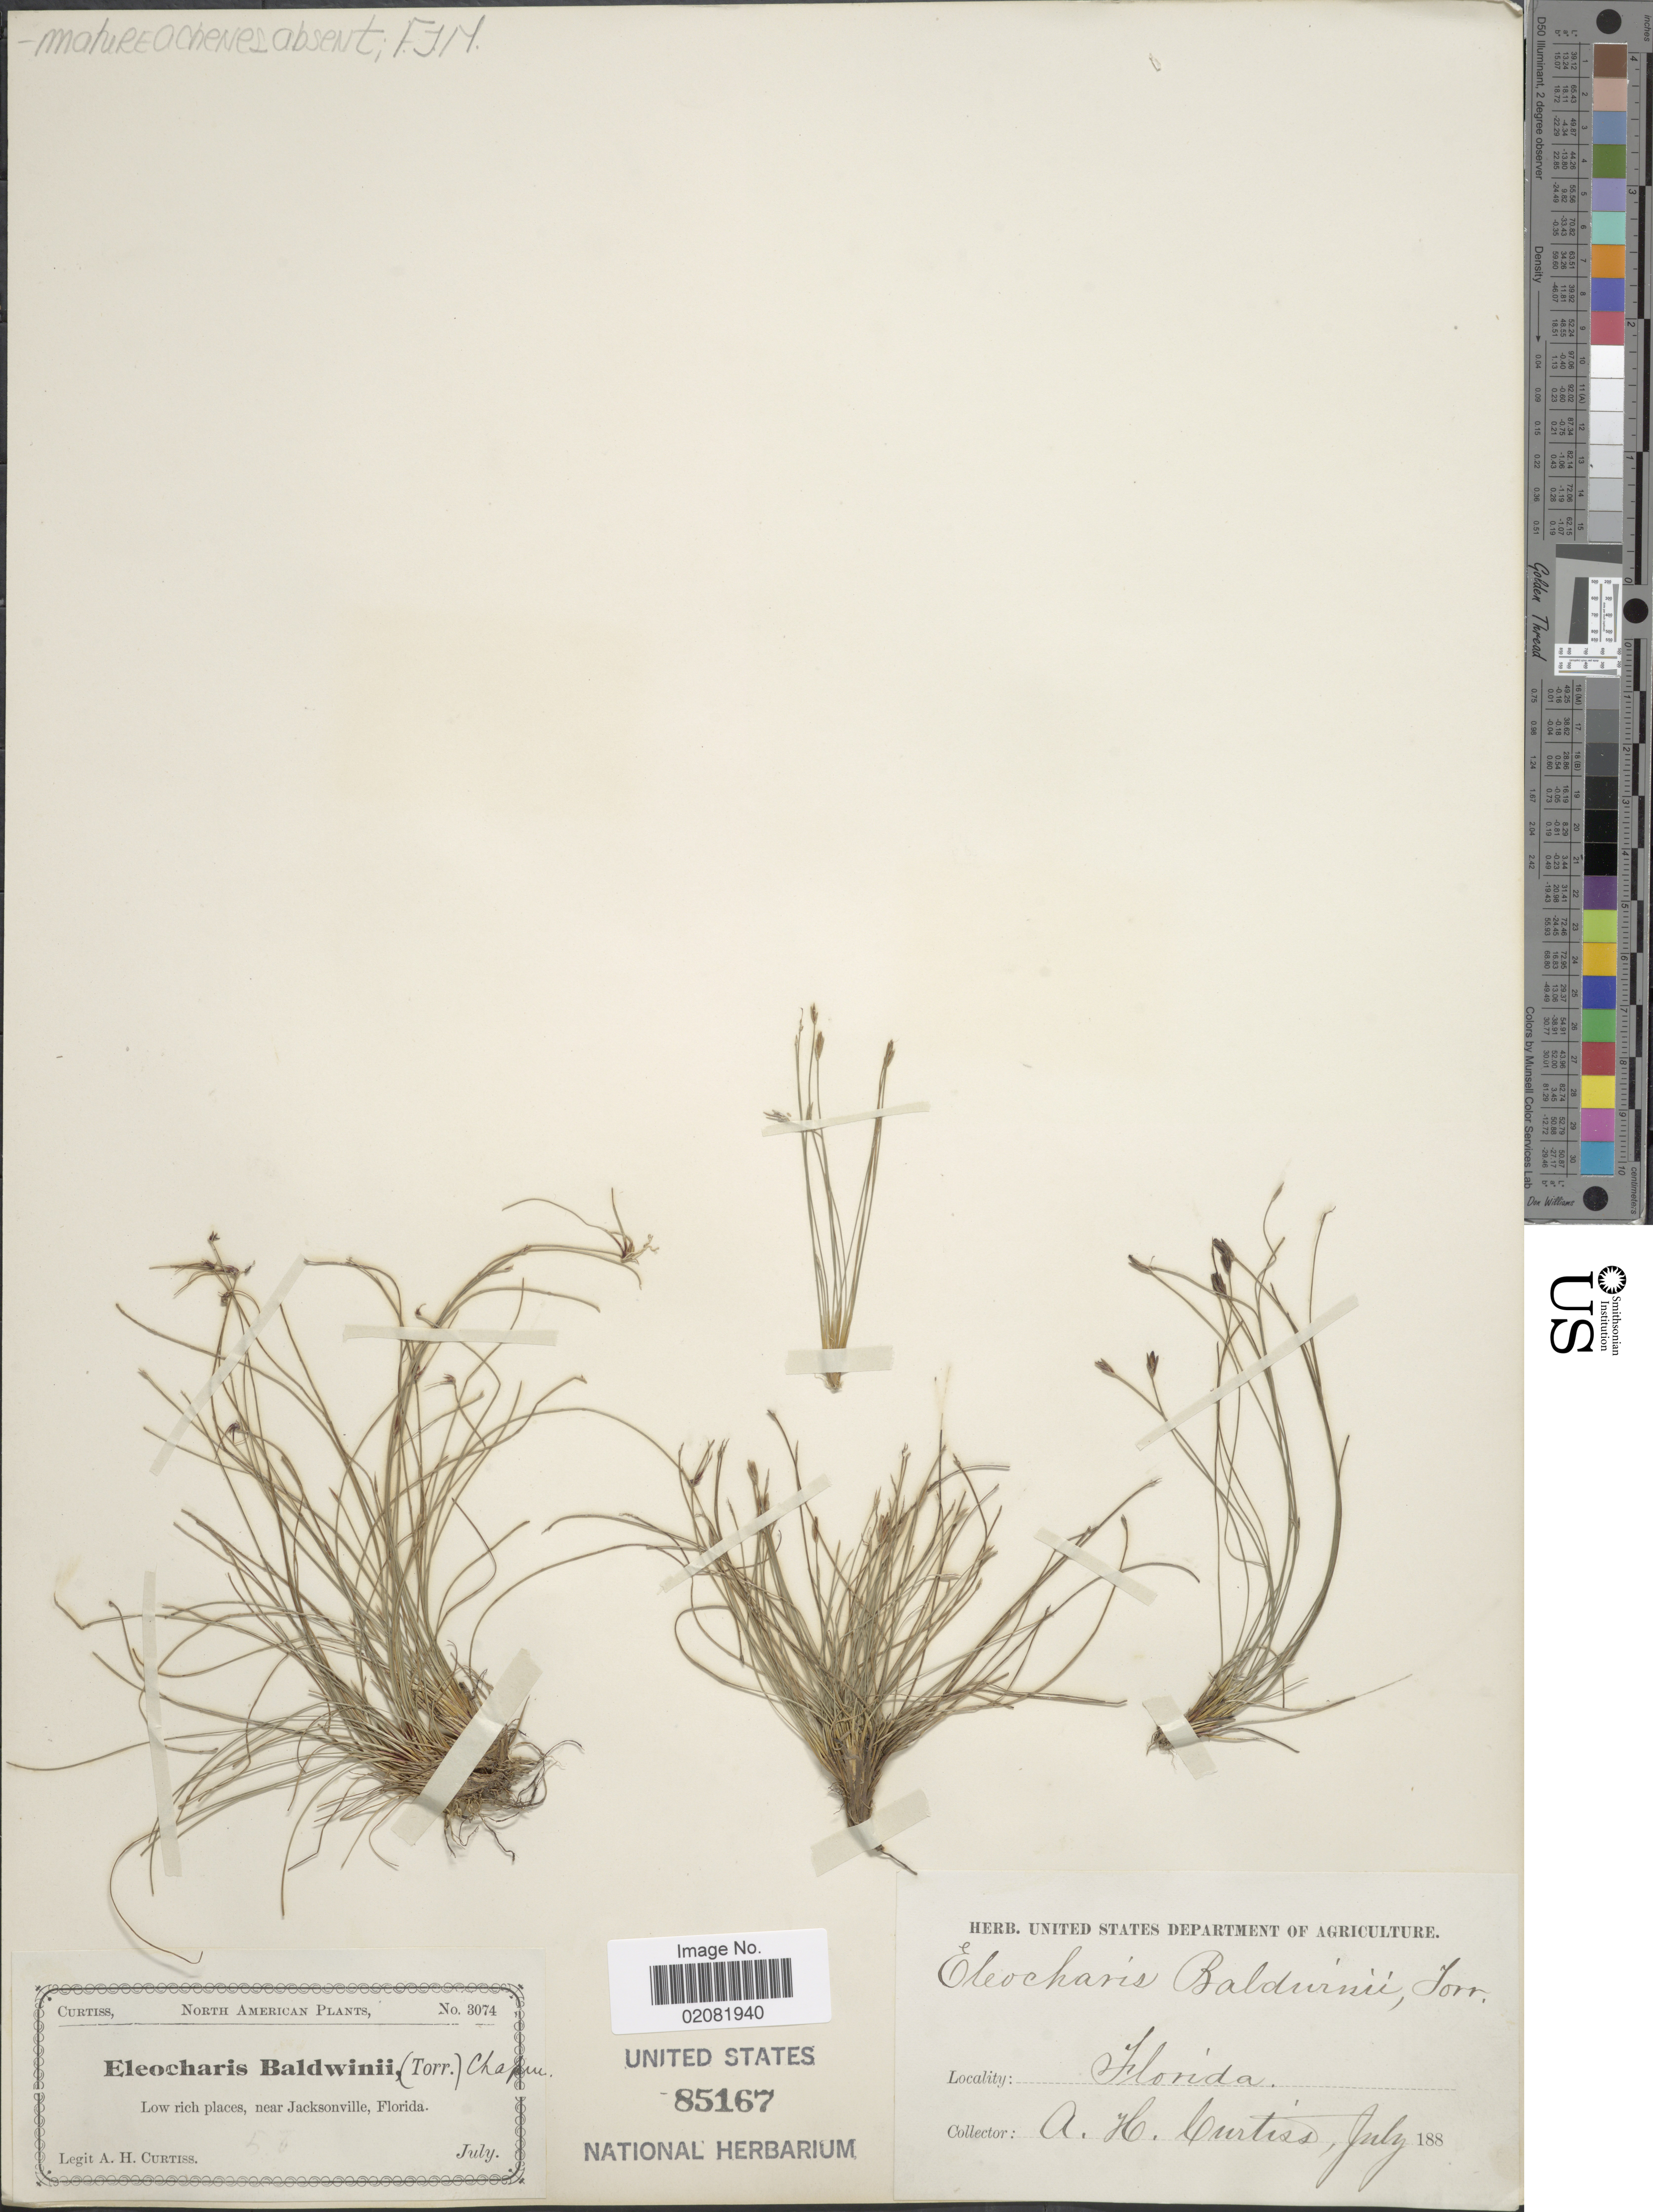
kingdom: Plantae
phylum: Tracheophyta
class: Liliopsida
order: Poales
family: Cyperaceae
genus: Eleocharis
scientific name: Eleocharis baldwinii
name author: (Torr.) Chapm.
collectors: A. H. Curtiss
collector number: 3074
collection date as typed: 188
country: United States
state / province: Florida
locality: Near Jacksonville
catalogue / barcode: US 85167